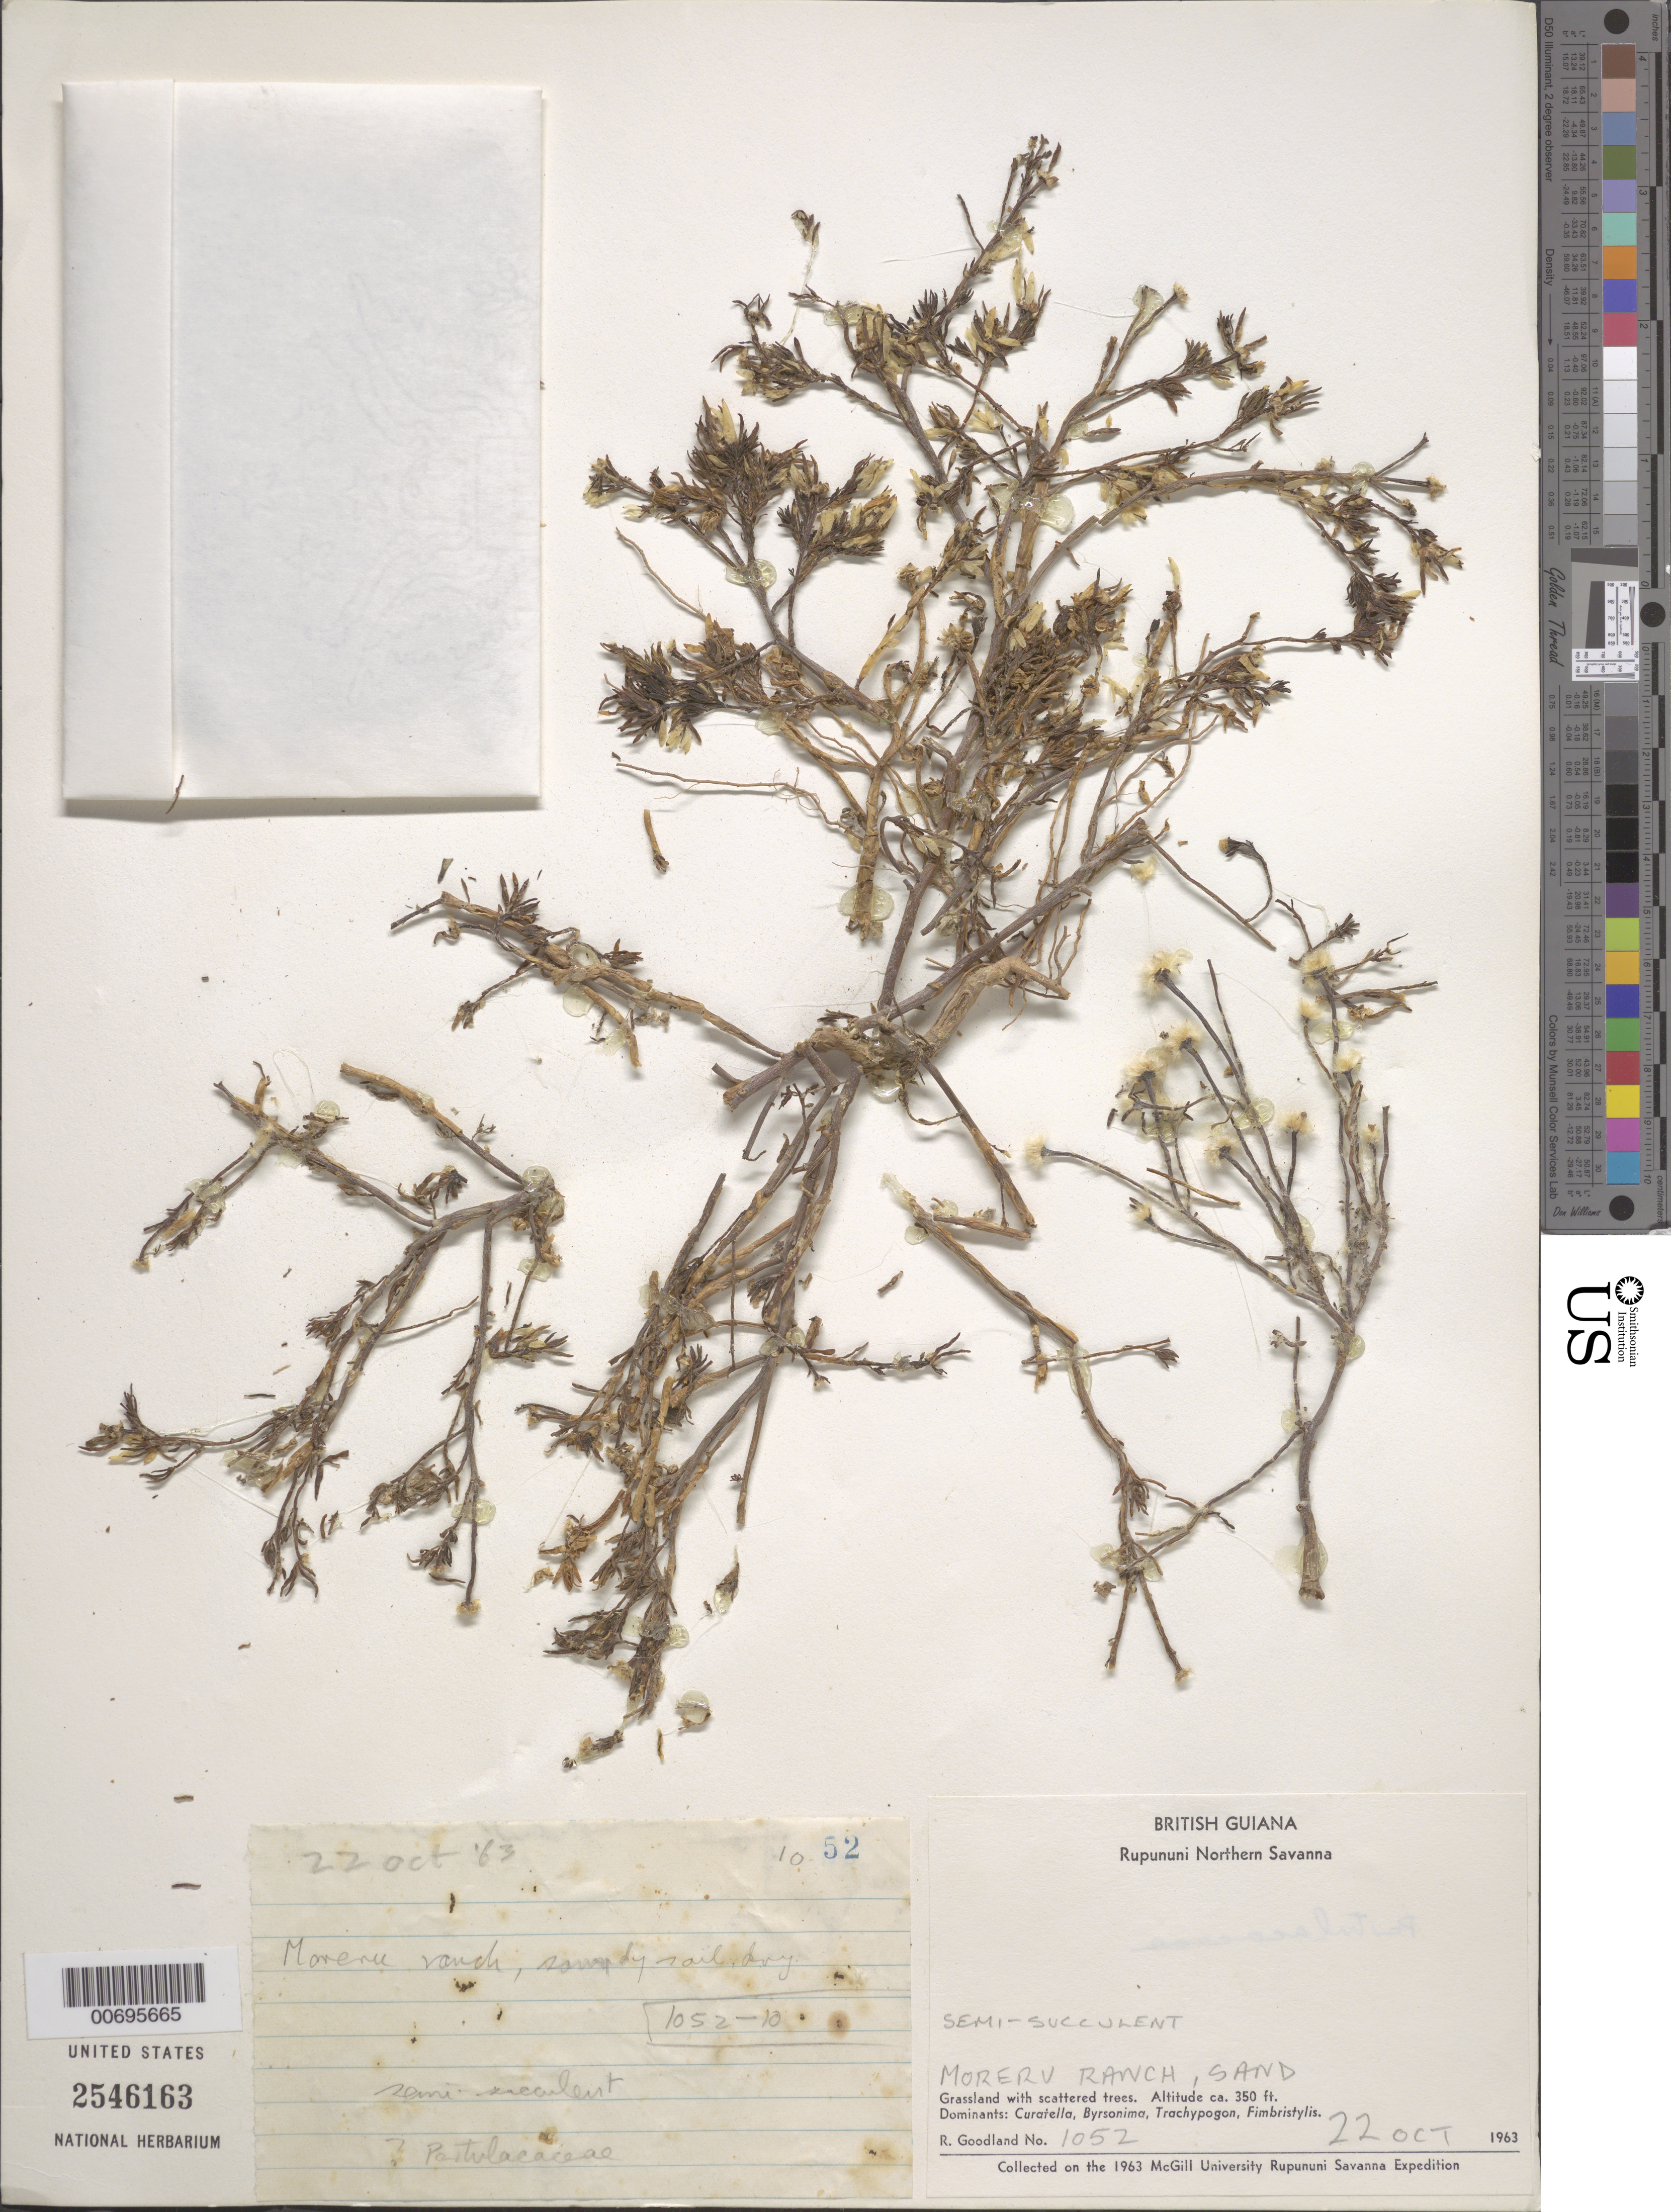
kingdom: Plantae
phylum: Tracheophyta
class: Magnoliopsida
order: Caryophyllales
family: Portulacaceae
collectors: R. Goodland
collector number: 1052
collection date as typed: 22-Oct-63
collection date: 1963-10-22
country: Guyana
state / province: U. Takutu-U. Essequibo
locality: Rupununi Northern Savanna, Moreru Ranch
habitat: Grassland with scattered trees. Dominants: Curatella, Byrsonima, Trachypogon, Fimbristylis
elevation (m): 107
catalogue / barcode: US 2546163